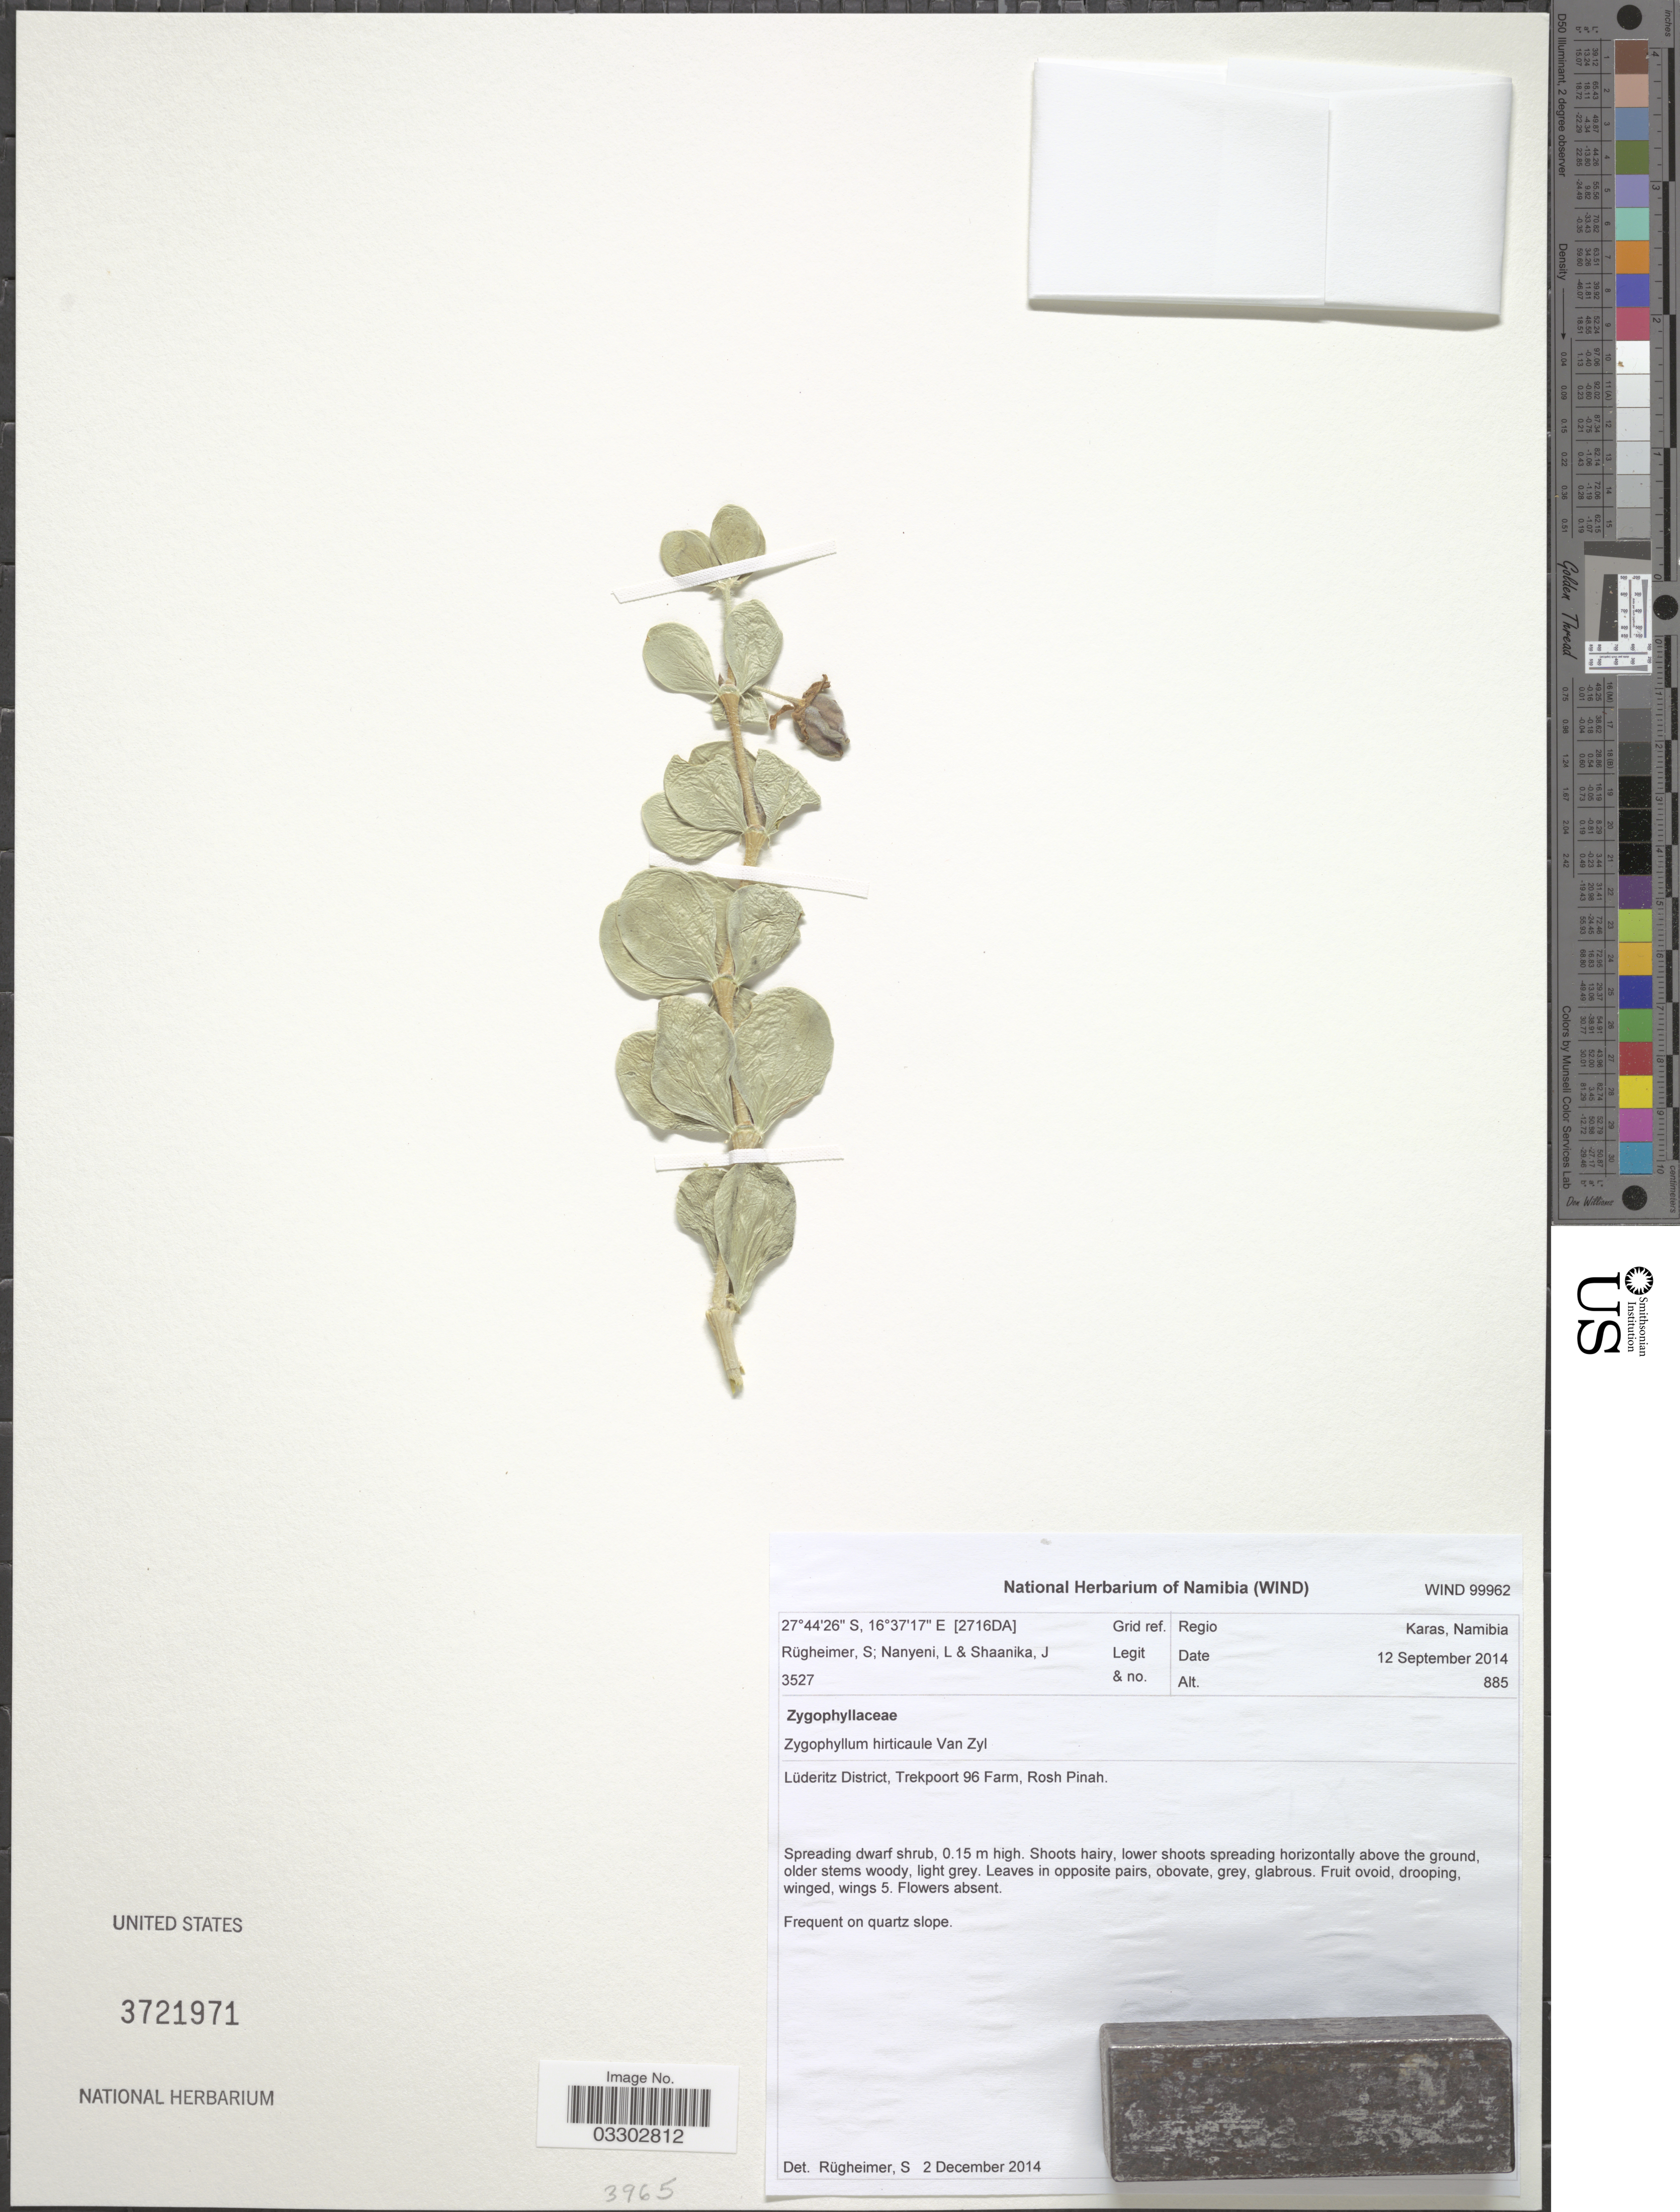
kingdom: Plantae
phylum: Tracheophyta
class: Magnoliopsida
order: Zygophyllales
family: Zygophyllaceae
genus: Roepera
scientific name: Roepera hirticaulis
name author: (van Zyl) Beier & Thulin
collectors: S. Rugheimer, L. Nanyeni & J. Shaanika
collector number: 3527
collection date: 2014-09-12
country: Namibia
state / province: Karas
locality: [2716DA]. Lüderitz District, Trekpoort 96 Farm, Rosh Pinah.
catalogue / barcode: US 3721971